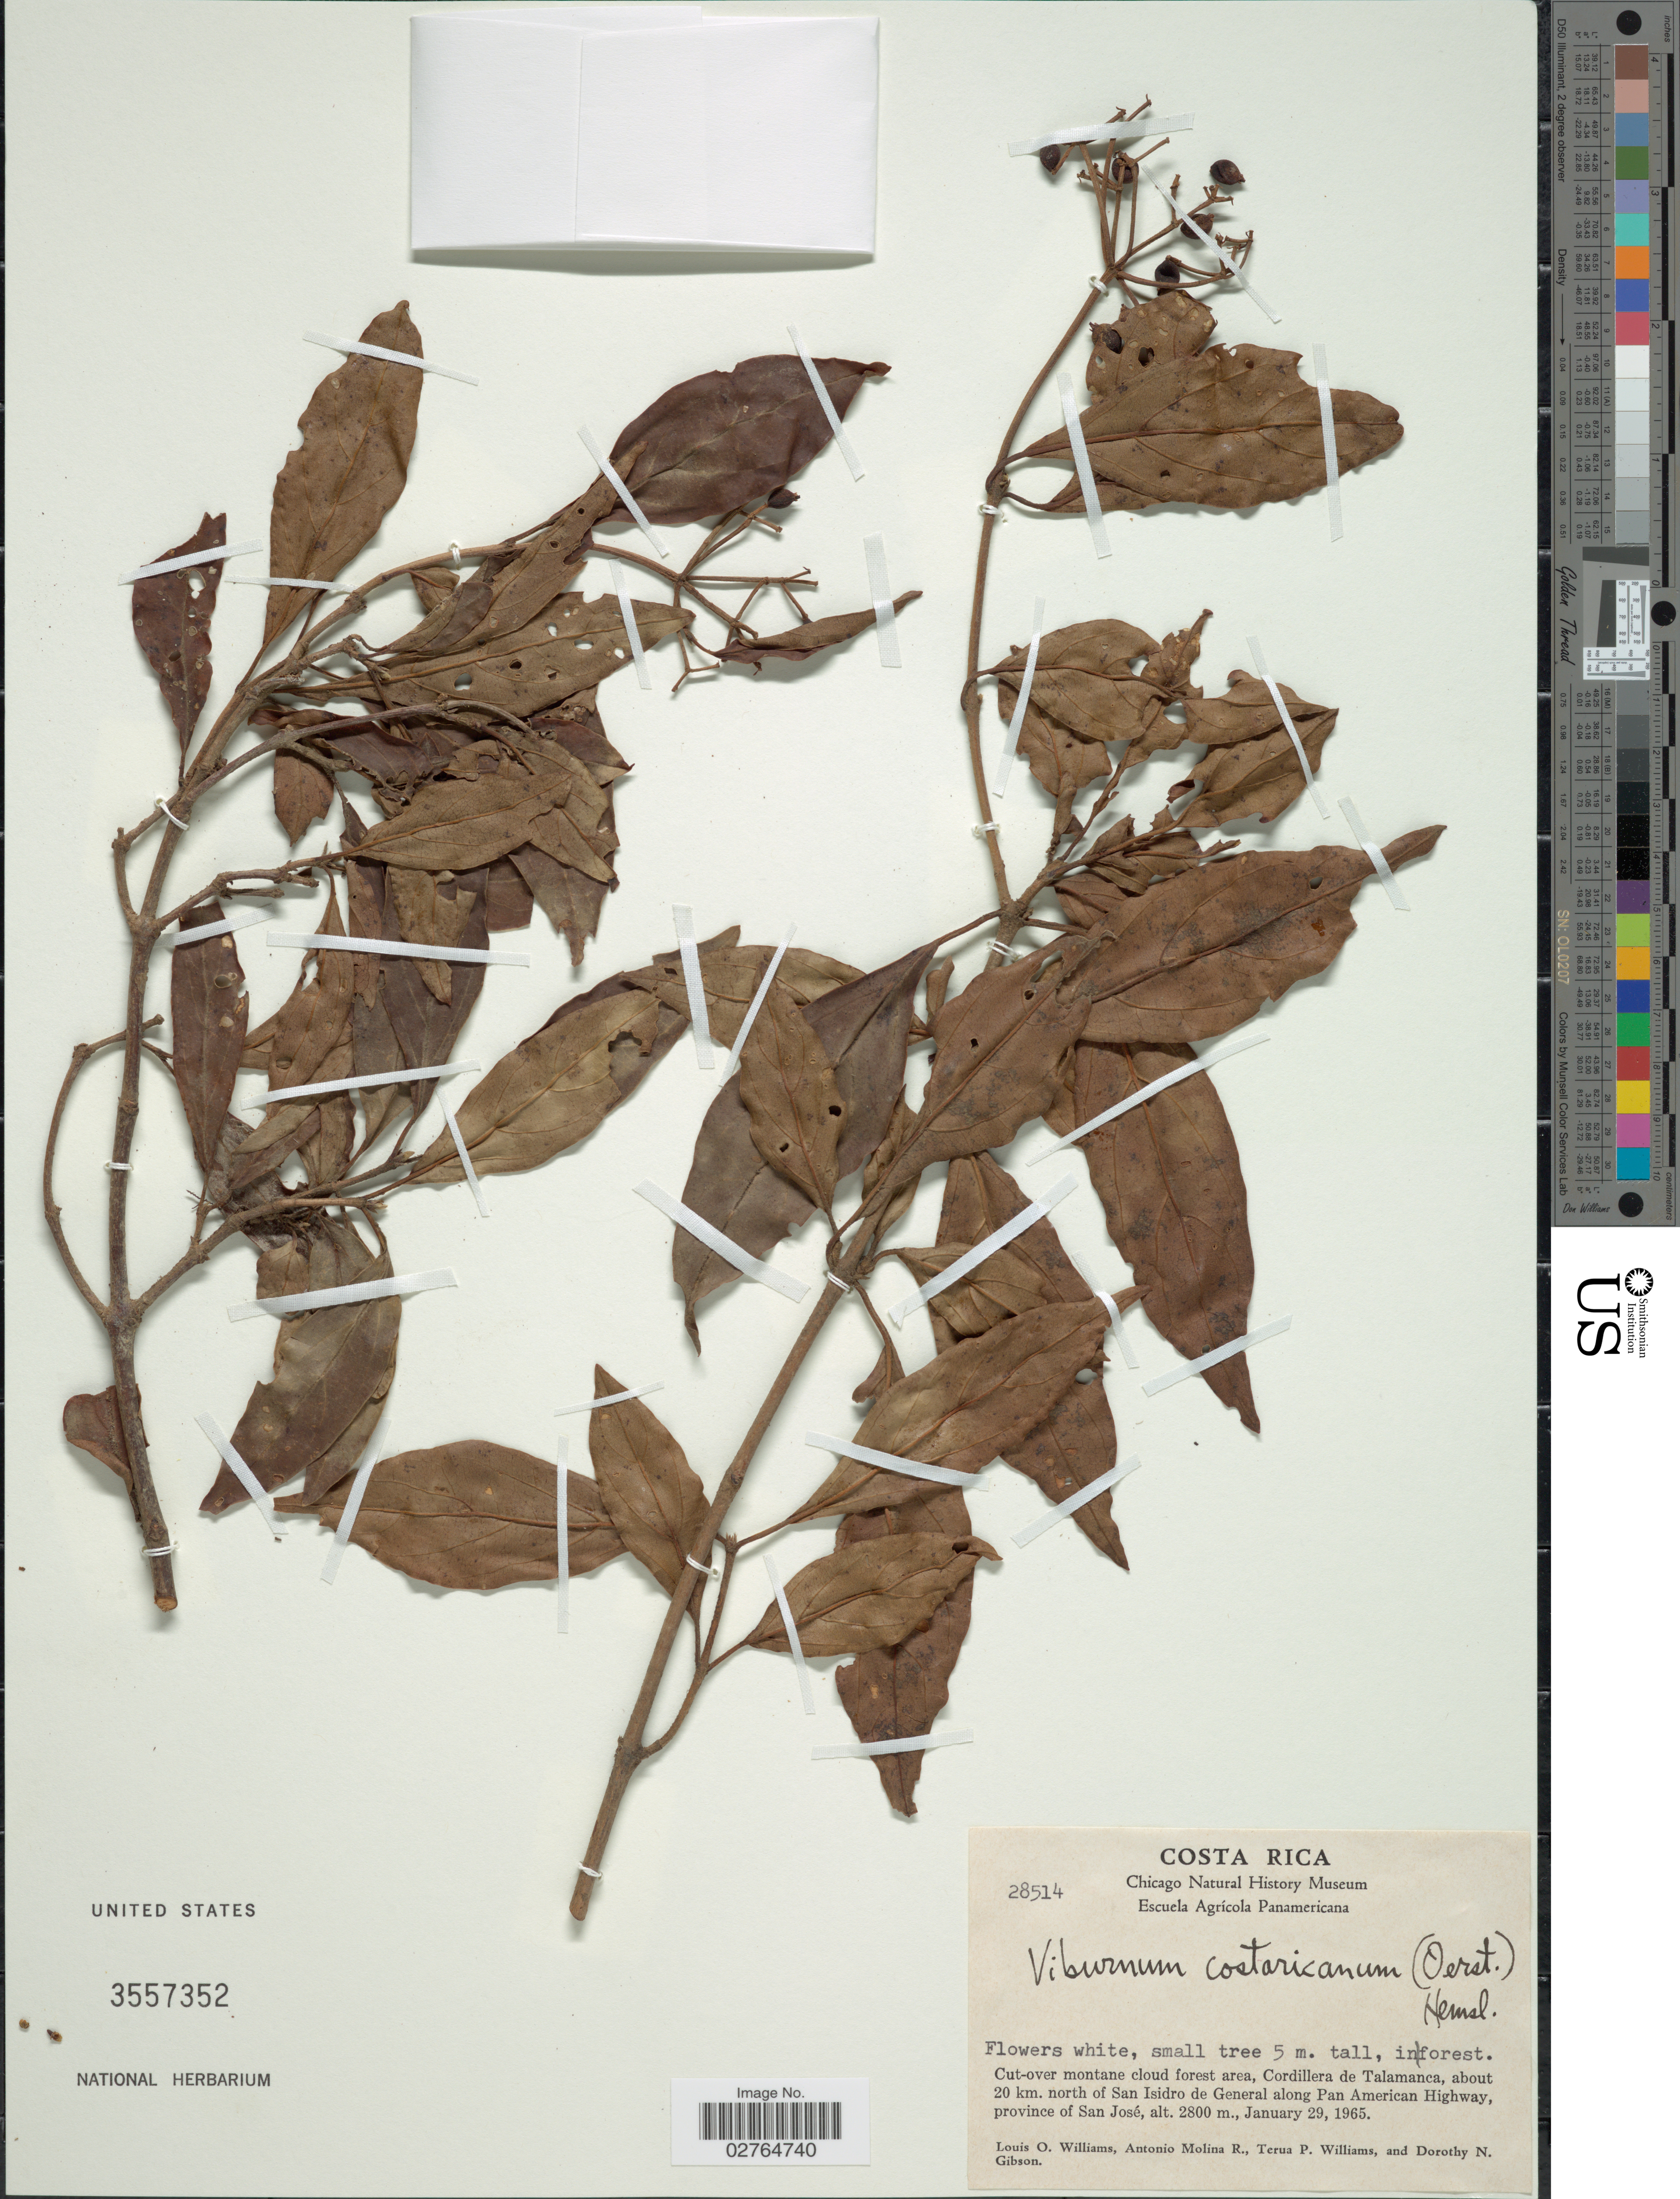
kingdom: Plantae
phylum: Tracheophyta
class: Magnoliopsida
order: Dipsacales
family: Viburnaceae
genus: Viburnum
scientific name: Viburnum costaricanum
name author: (Oerst.) Hemsl.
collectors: L. O. Williams, A. Molina R., T. Williams & D. N. Gibson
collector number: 28514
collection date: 1965-01-29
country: Costa Rica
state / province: San José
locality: Cordillera de Talamanca, about 20 km. north of San Isidro de General along Pan American Highway.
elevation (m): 2800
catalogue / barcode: US 3557352